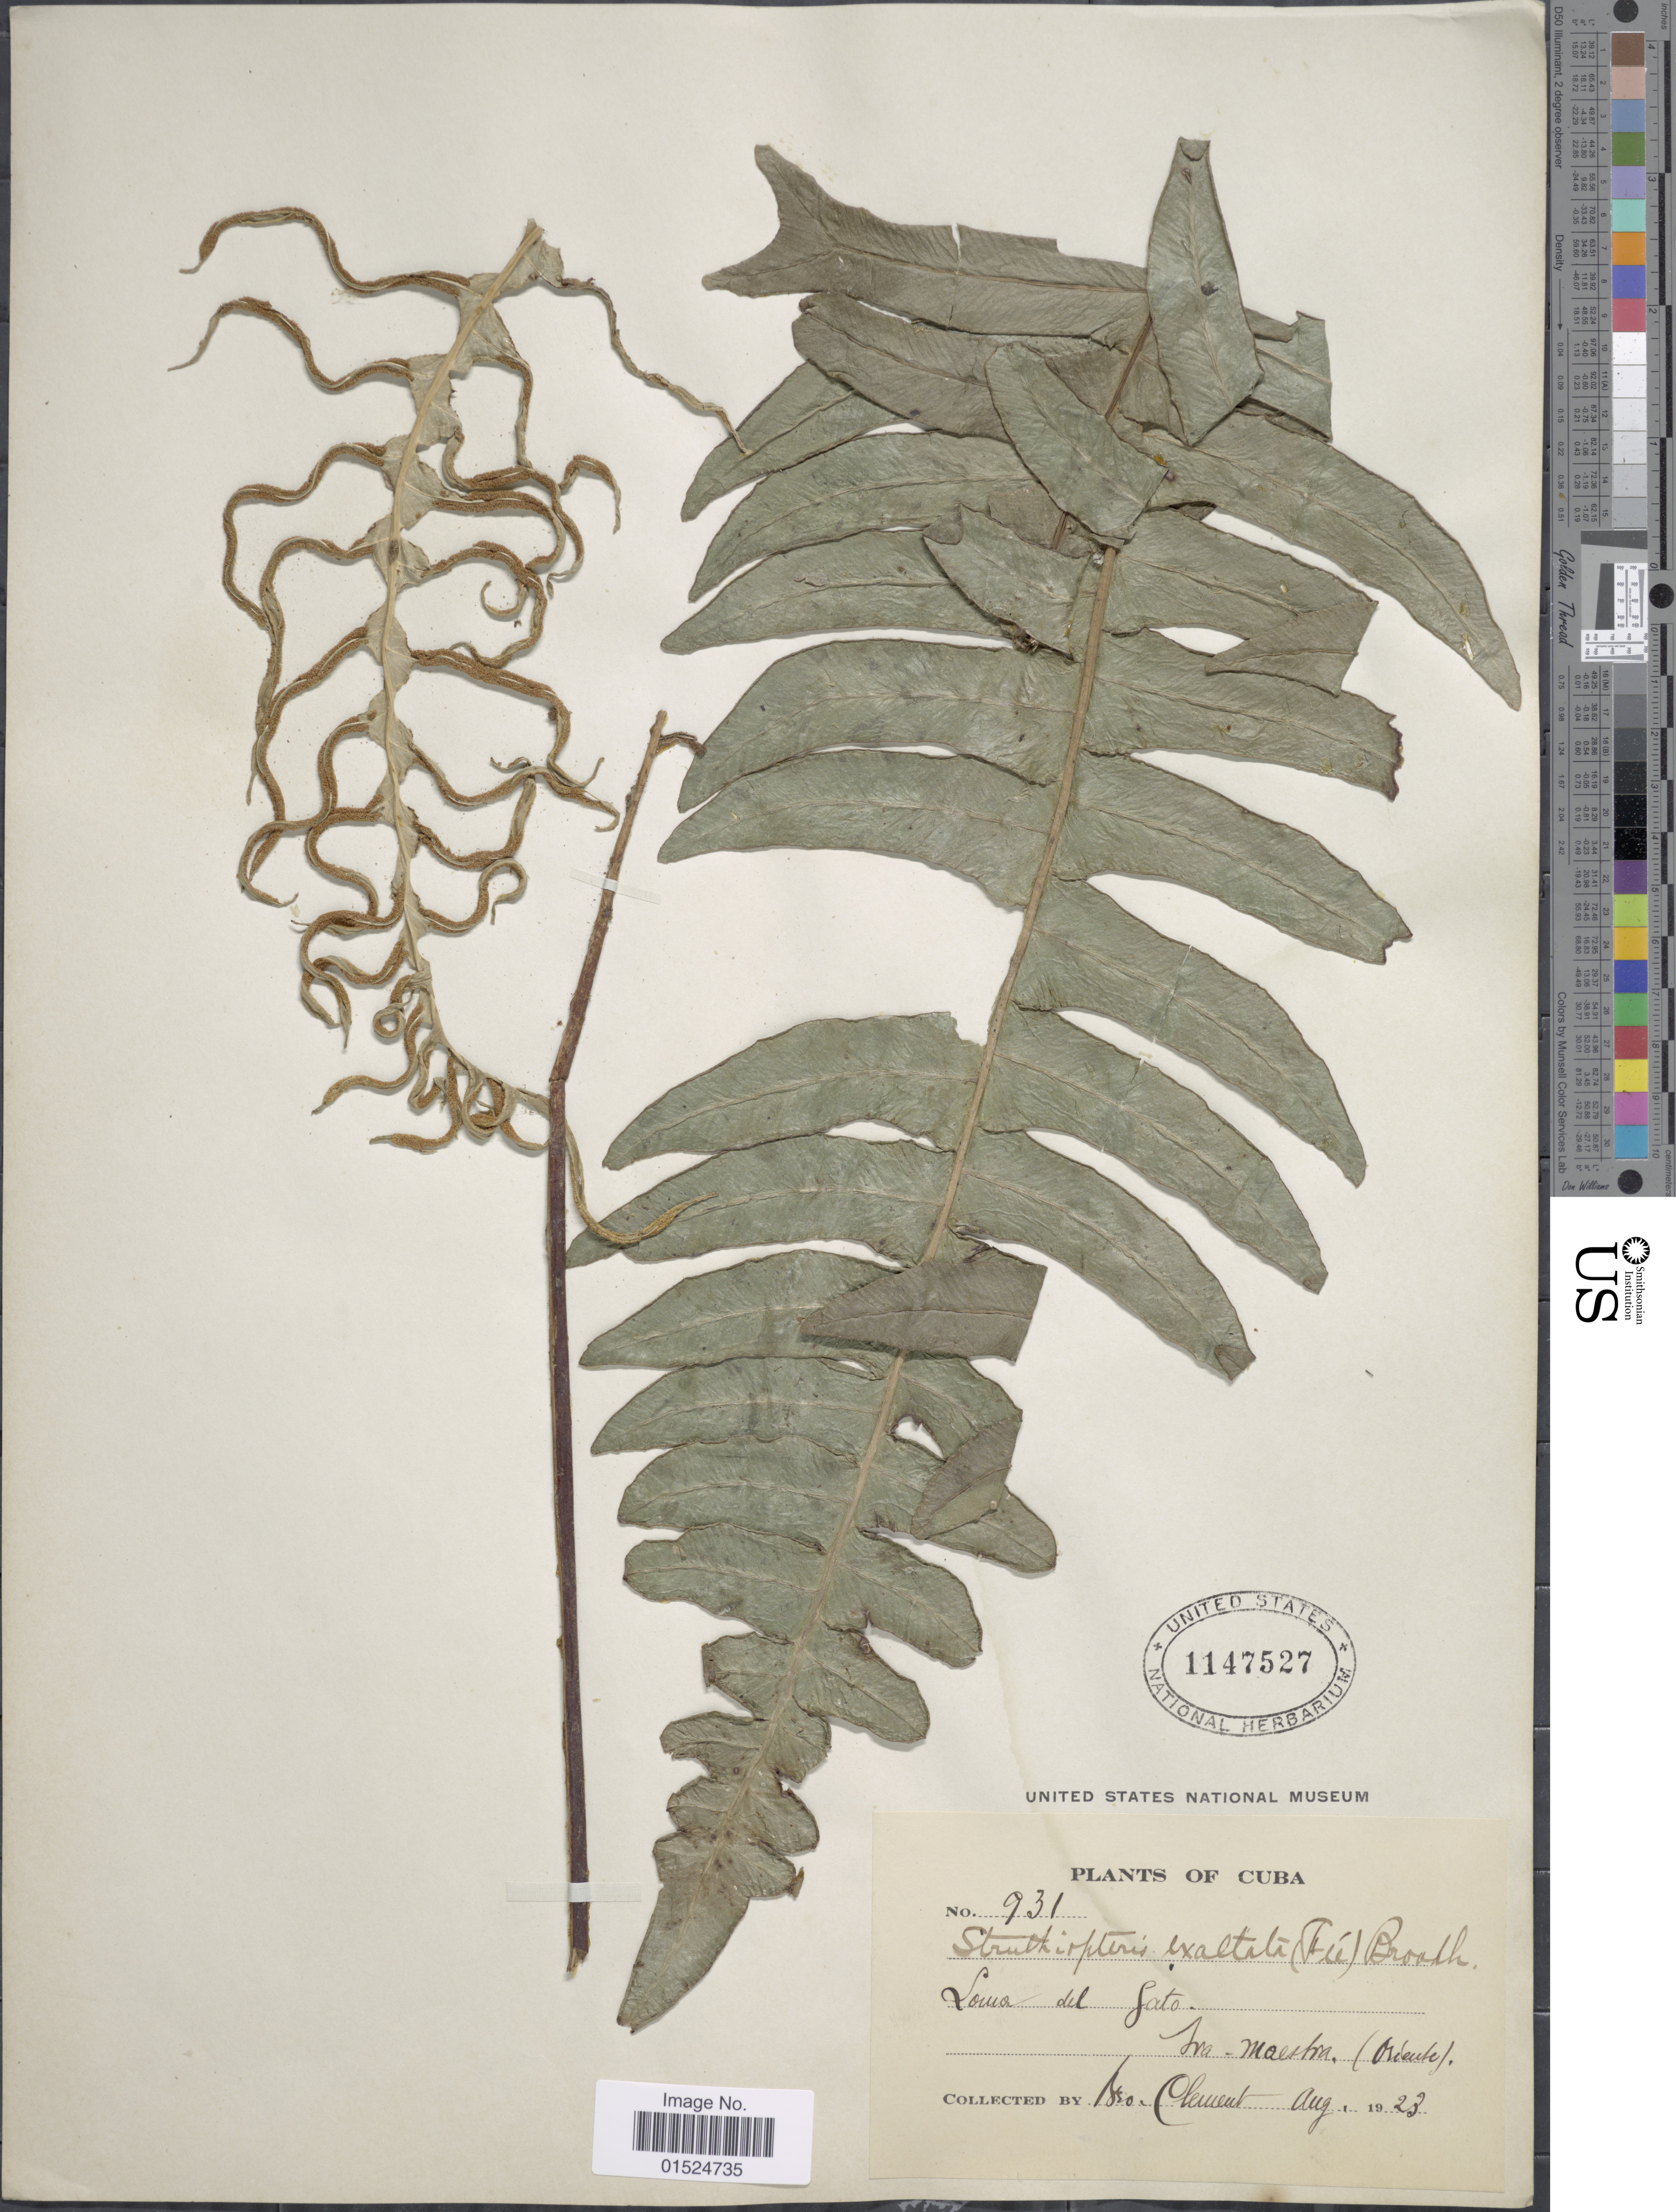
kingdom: Plantae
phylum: Tracheophyta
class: Polypodiopsida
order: Polypodiales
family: Blechnaceae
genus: Blechnum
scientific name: Blechnum exaltatum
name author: (Fée) Duek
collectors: B. Clement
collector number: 931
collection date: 1923-08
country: Cuba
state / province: Oriente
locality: Loma del Gato, Sra Maestra (Oriente)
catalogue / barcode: US 1147527